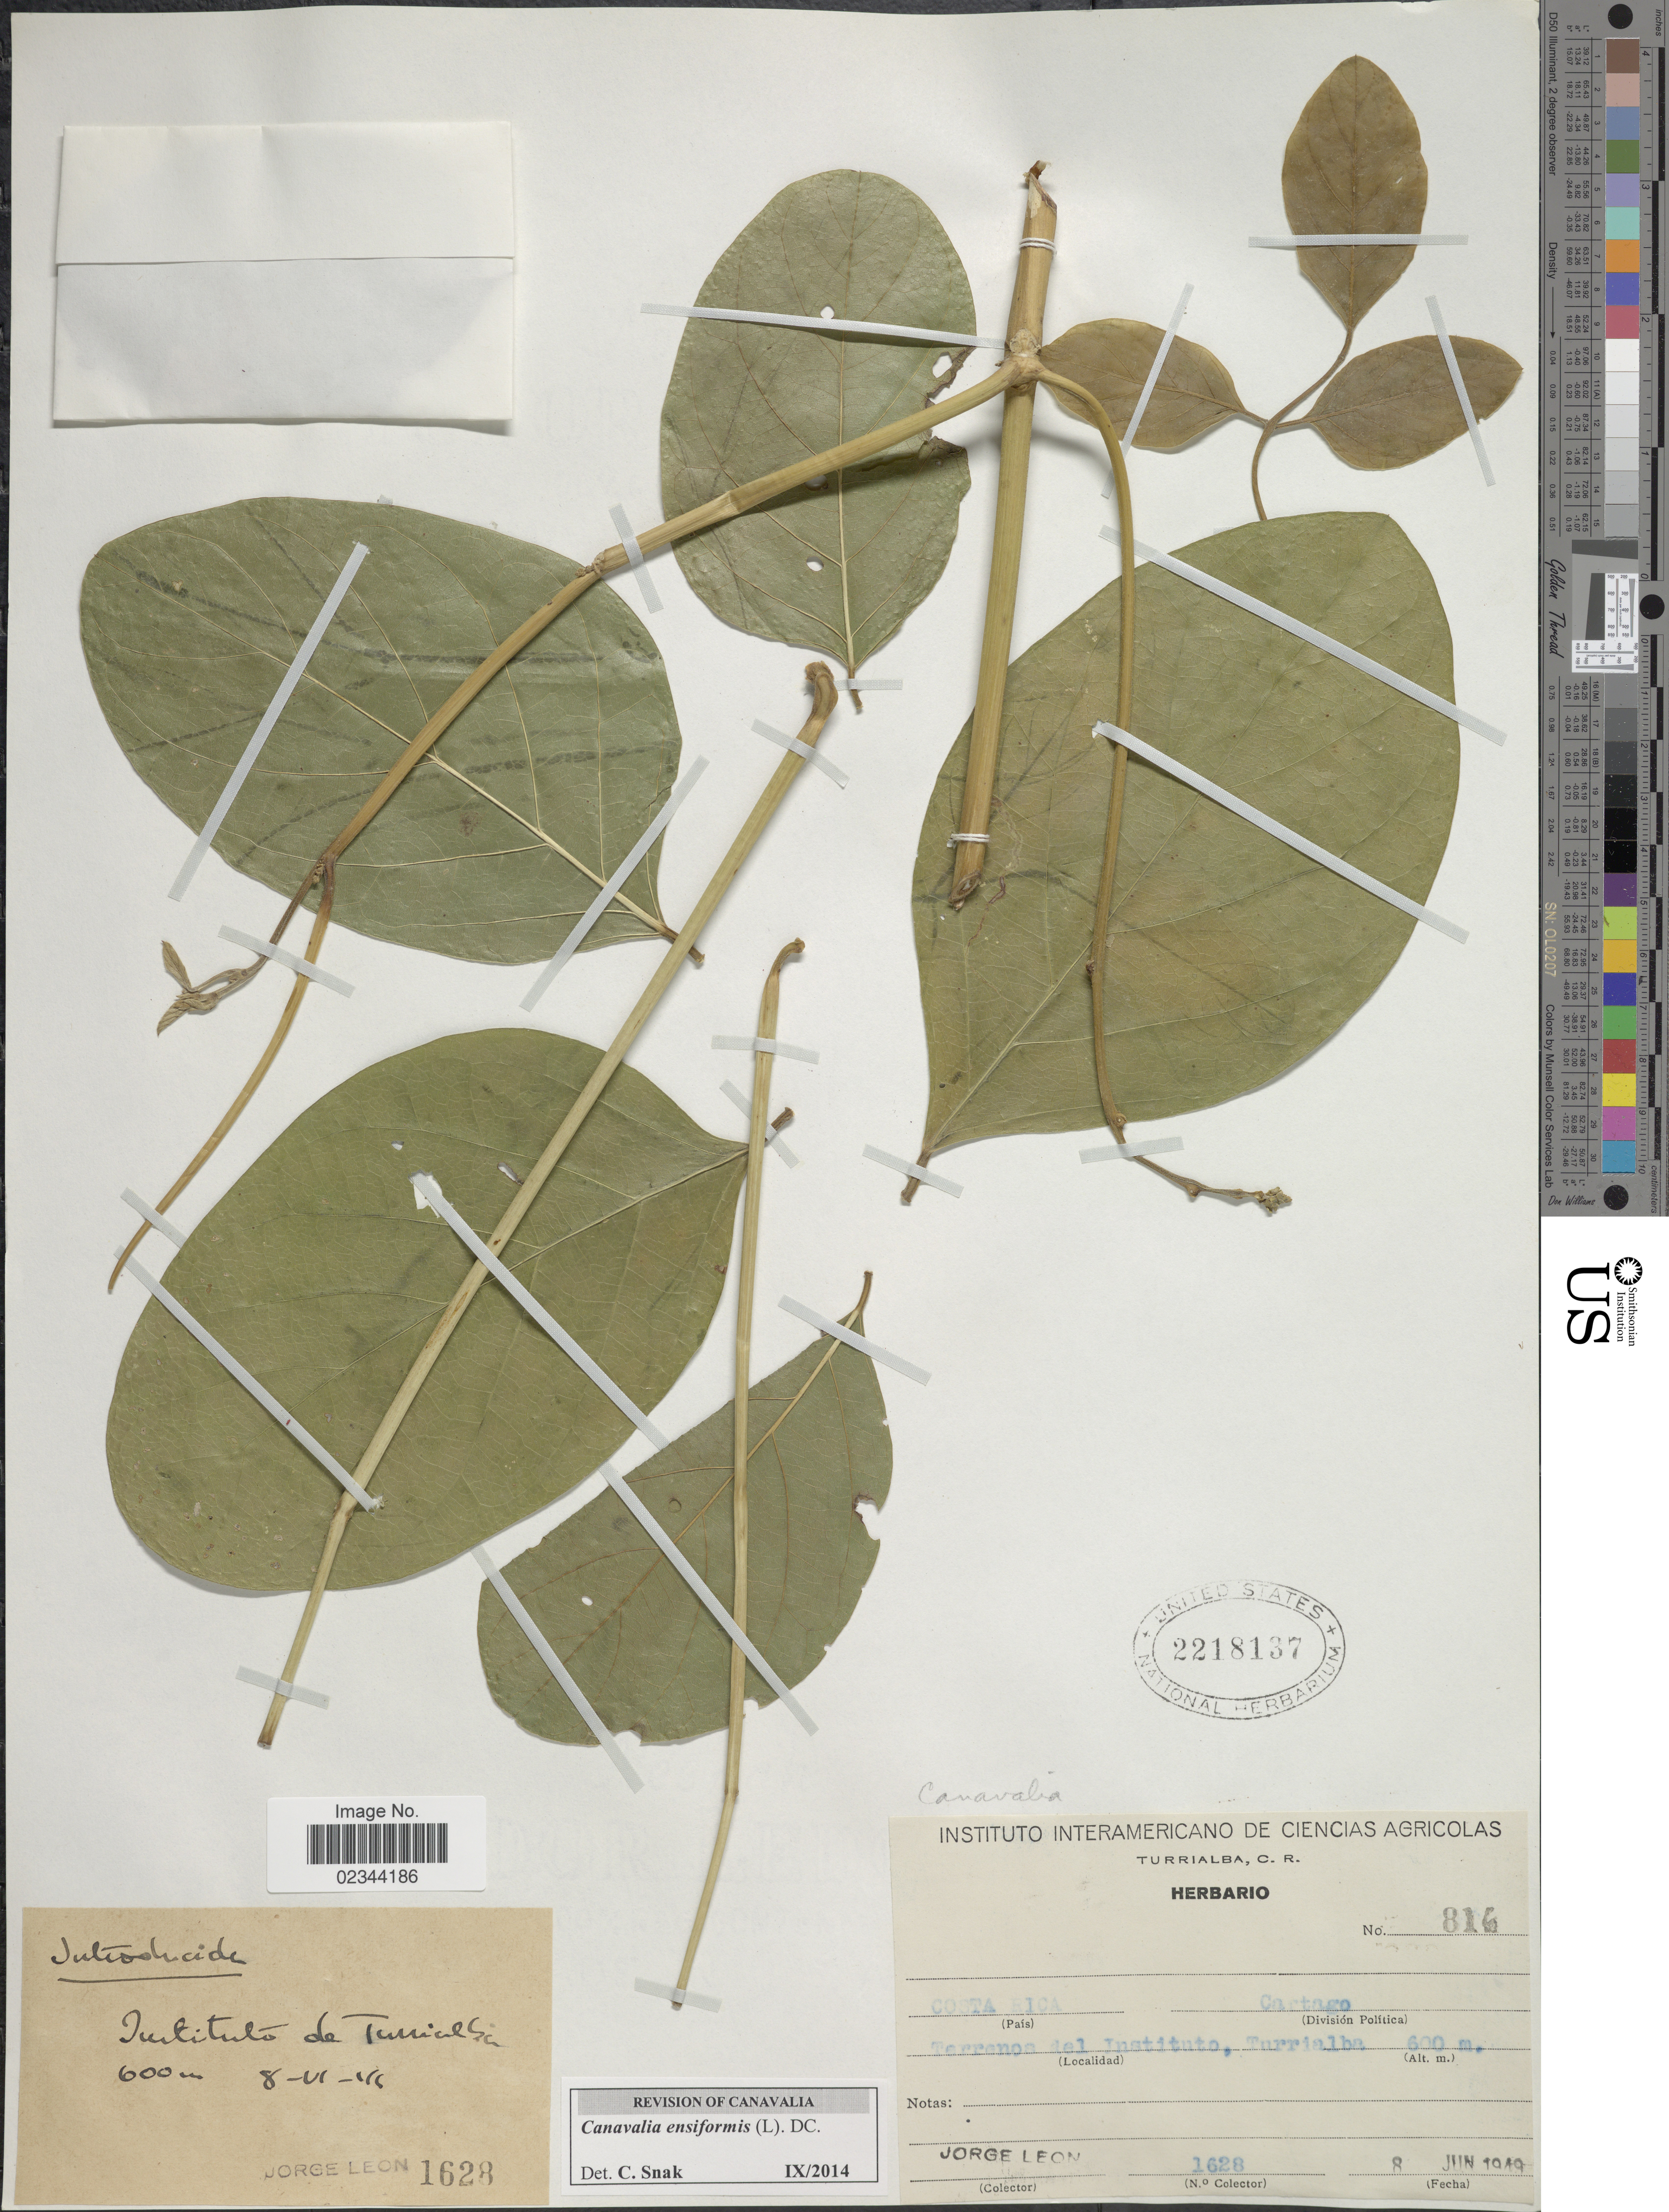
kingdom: Plantae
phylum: Tracheophyta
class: Magnoliopsida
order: Fabales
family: Fabaceae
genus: Canavalia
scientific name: Canavalia ensiformis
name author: (L.) DC.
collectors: J. León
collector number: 1628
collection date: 1949-06-08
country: Costa Rica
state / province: Cartago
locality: Terrenos del Instituto, Turrialba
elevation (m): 600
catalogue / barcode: US 2218137